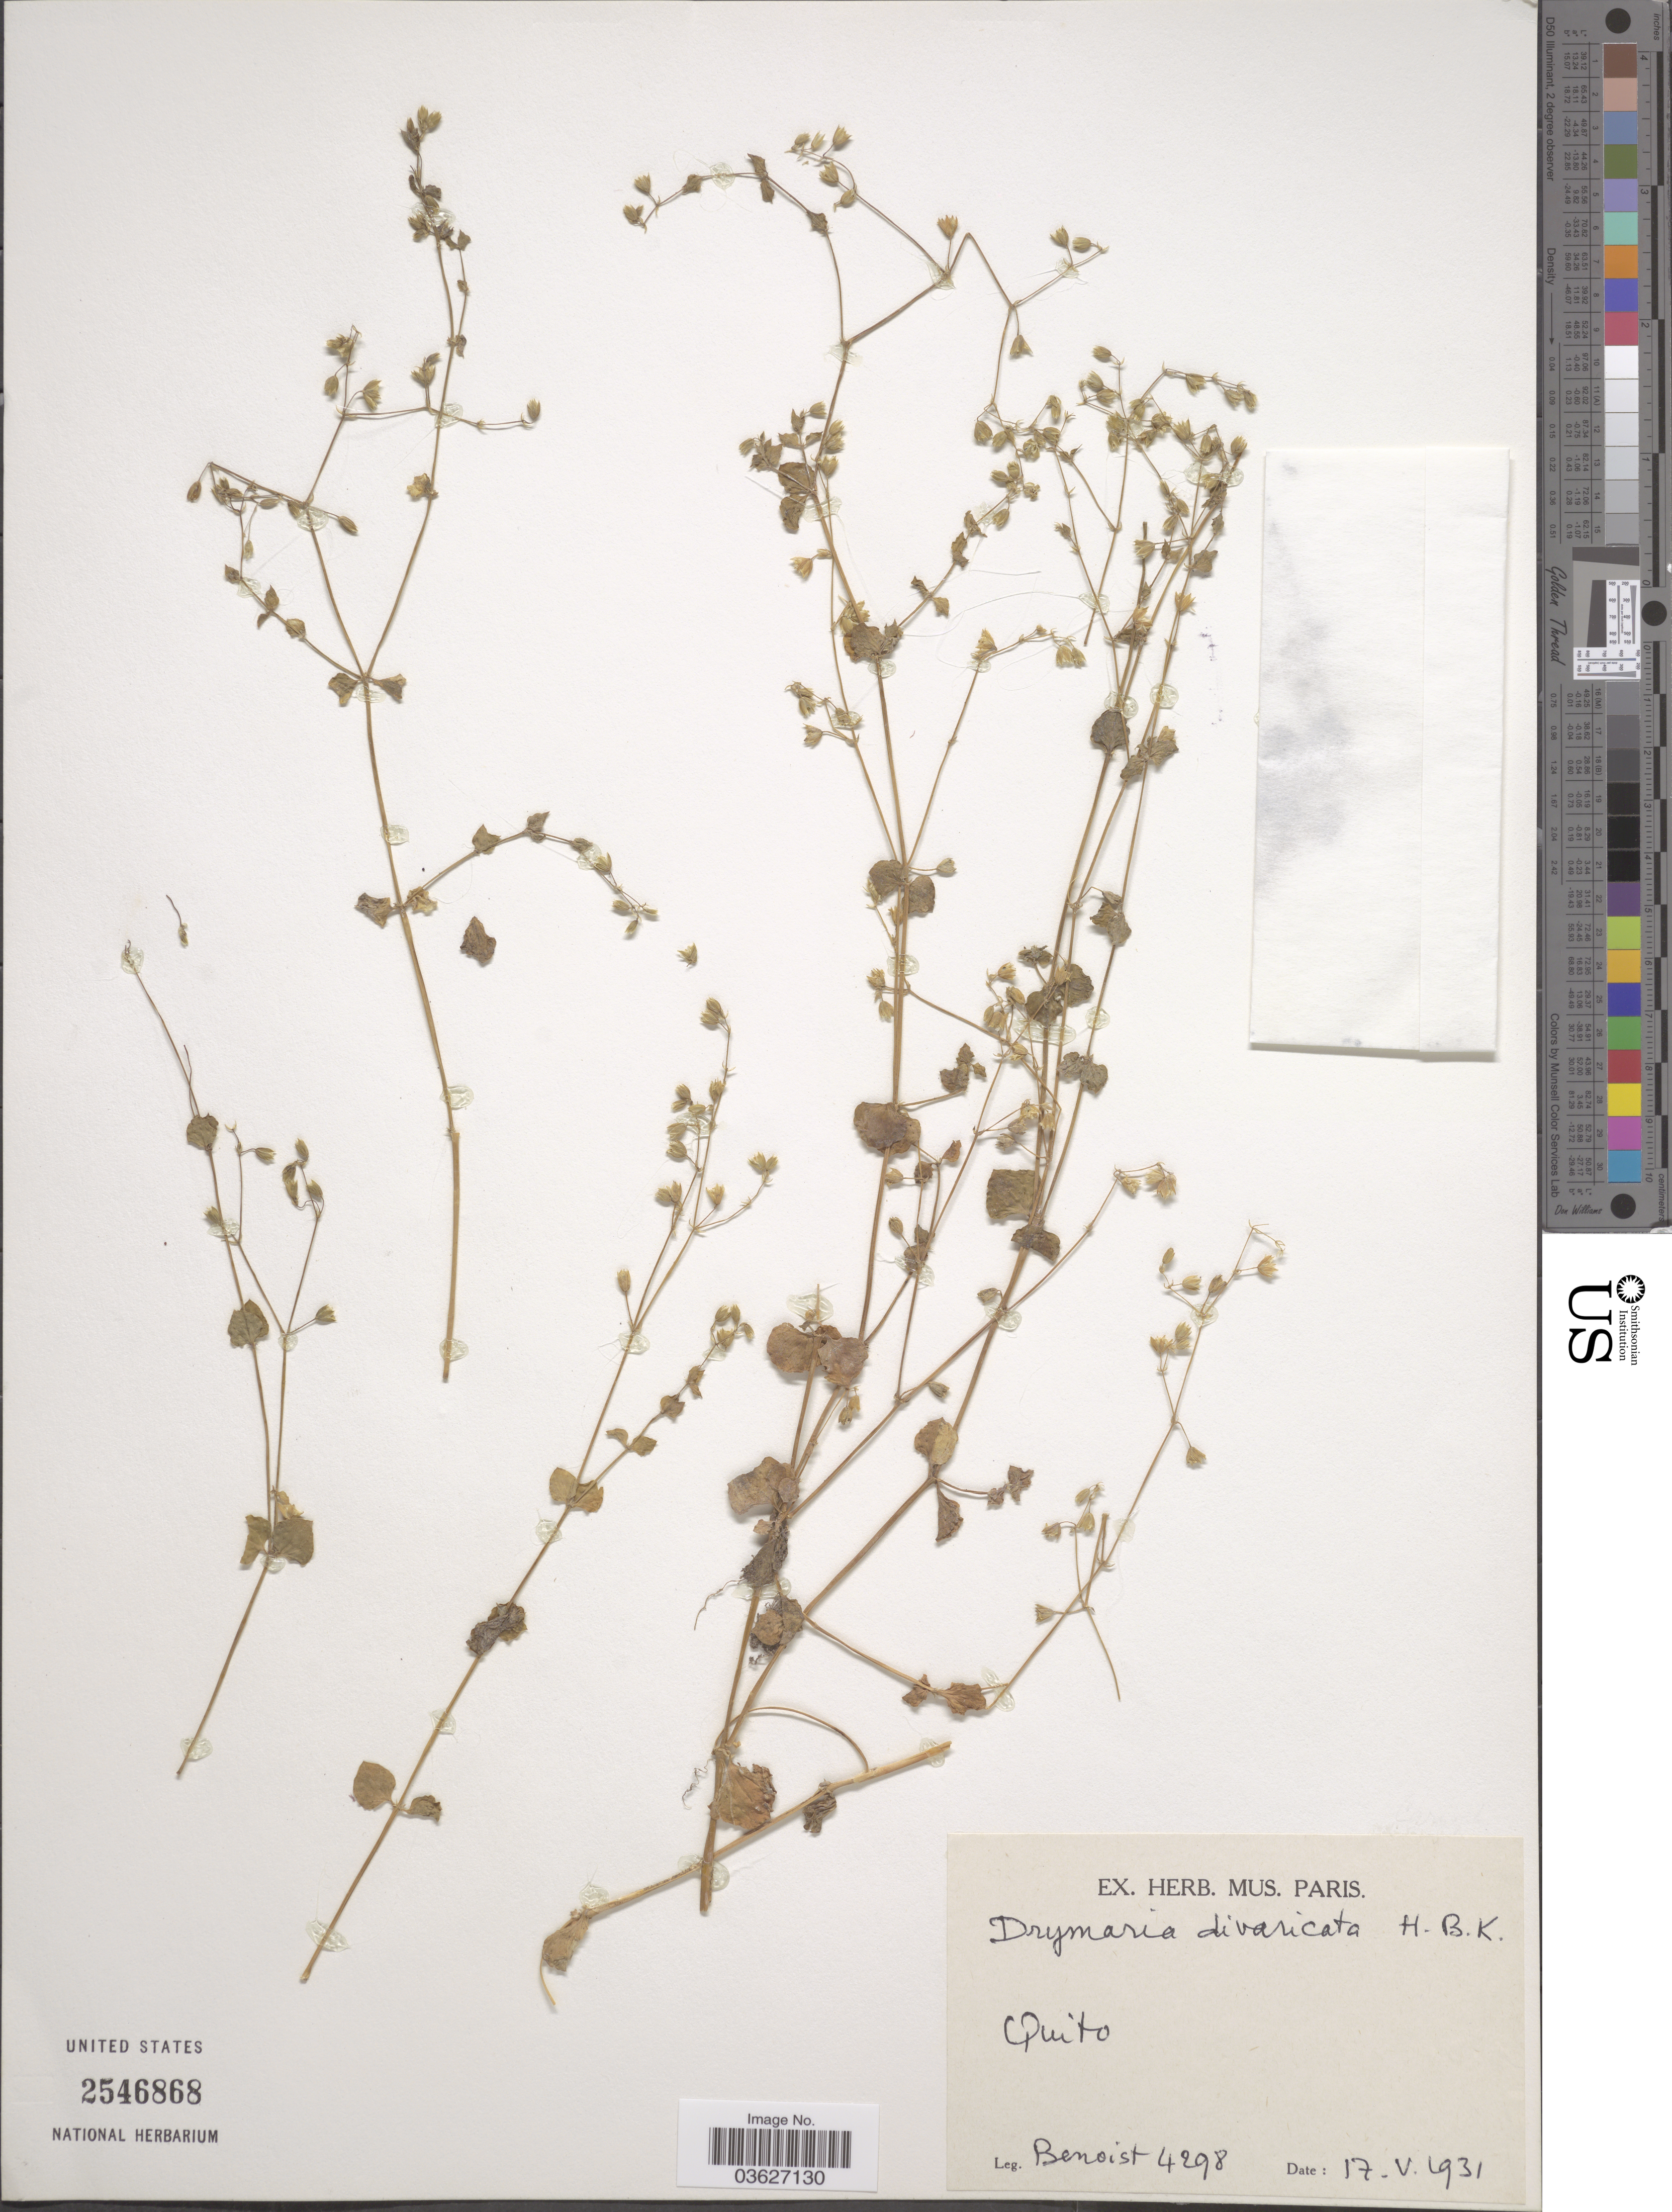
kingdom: Plantae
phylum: Tracheophyta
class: Magnoliopsida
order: Caryophyllales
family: Caryophyllaceae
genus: Drymaria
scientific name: Drymaria divaricata var. divaricata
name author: Kunth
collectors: -- Benoist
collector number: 4298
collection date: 1931-05-17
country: Ecuador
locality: Quito.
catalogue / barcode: US 2546868